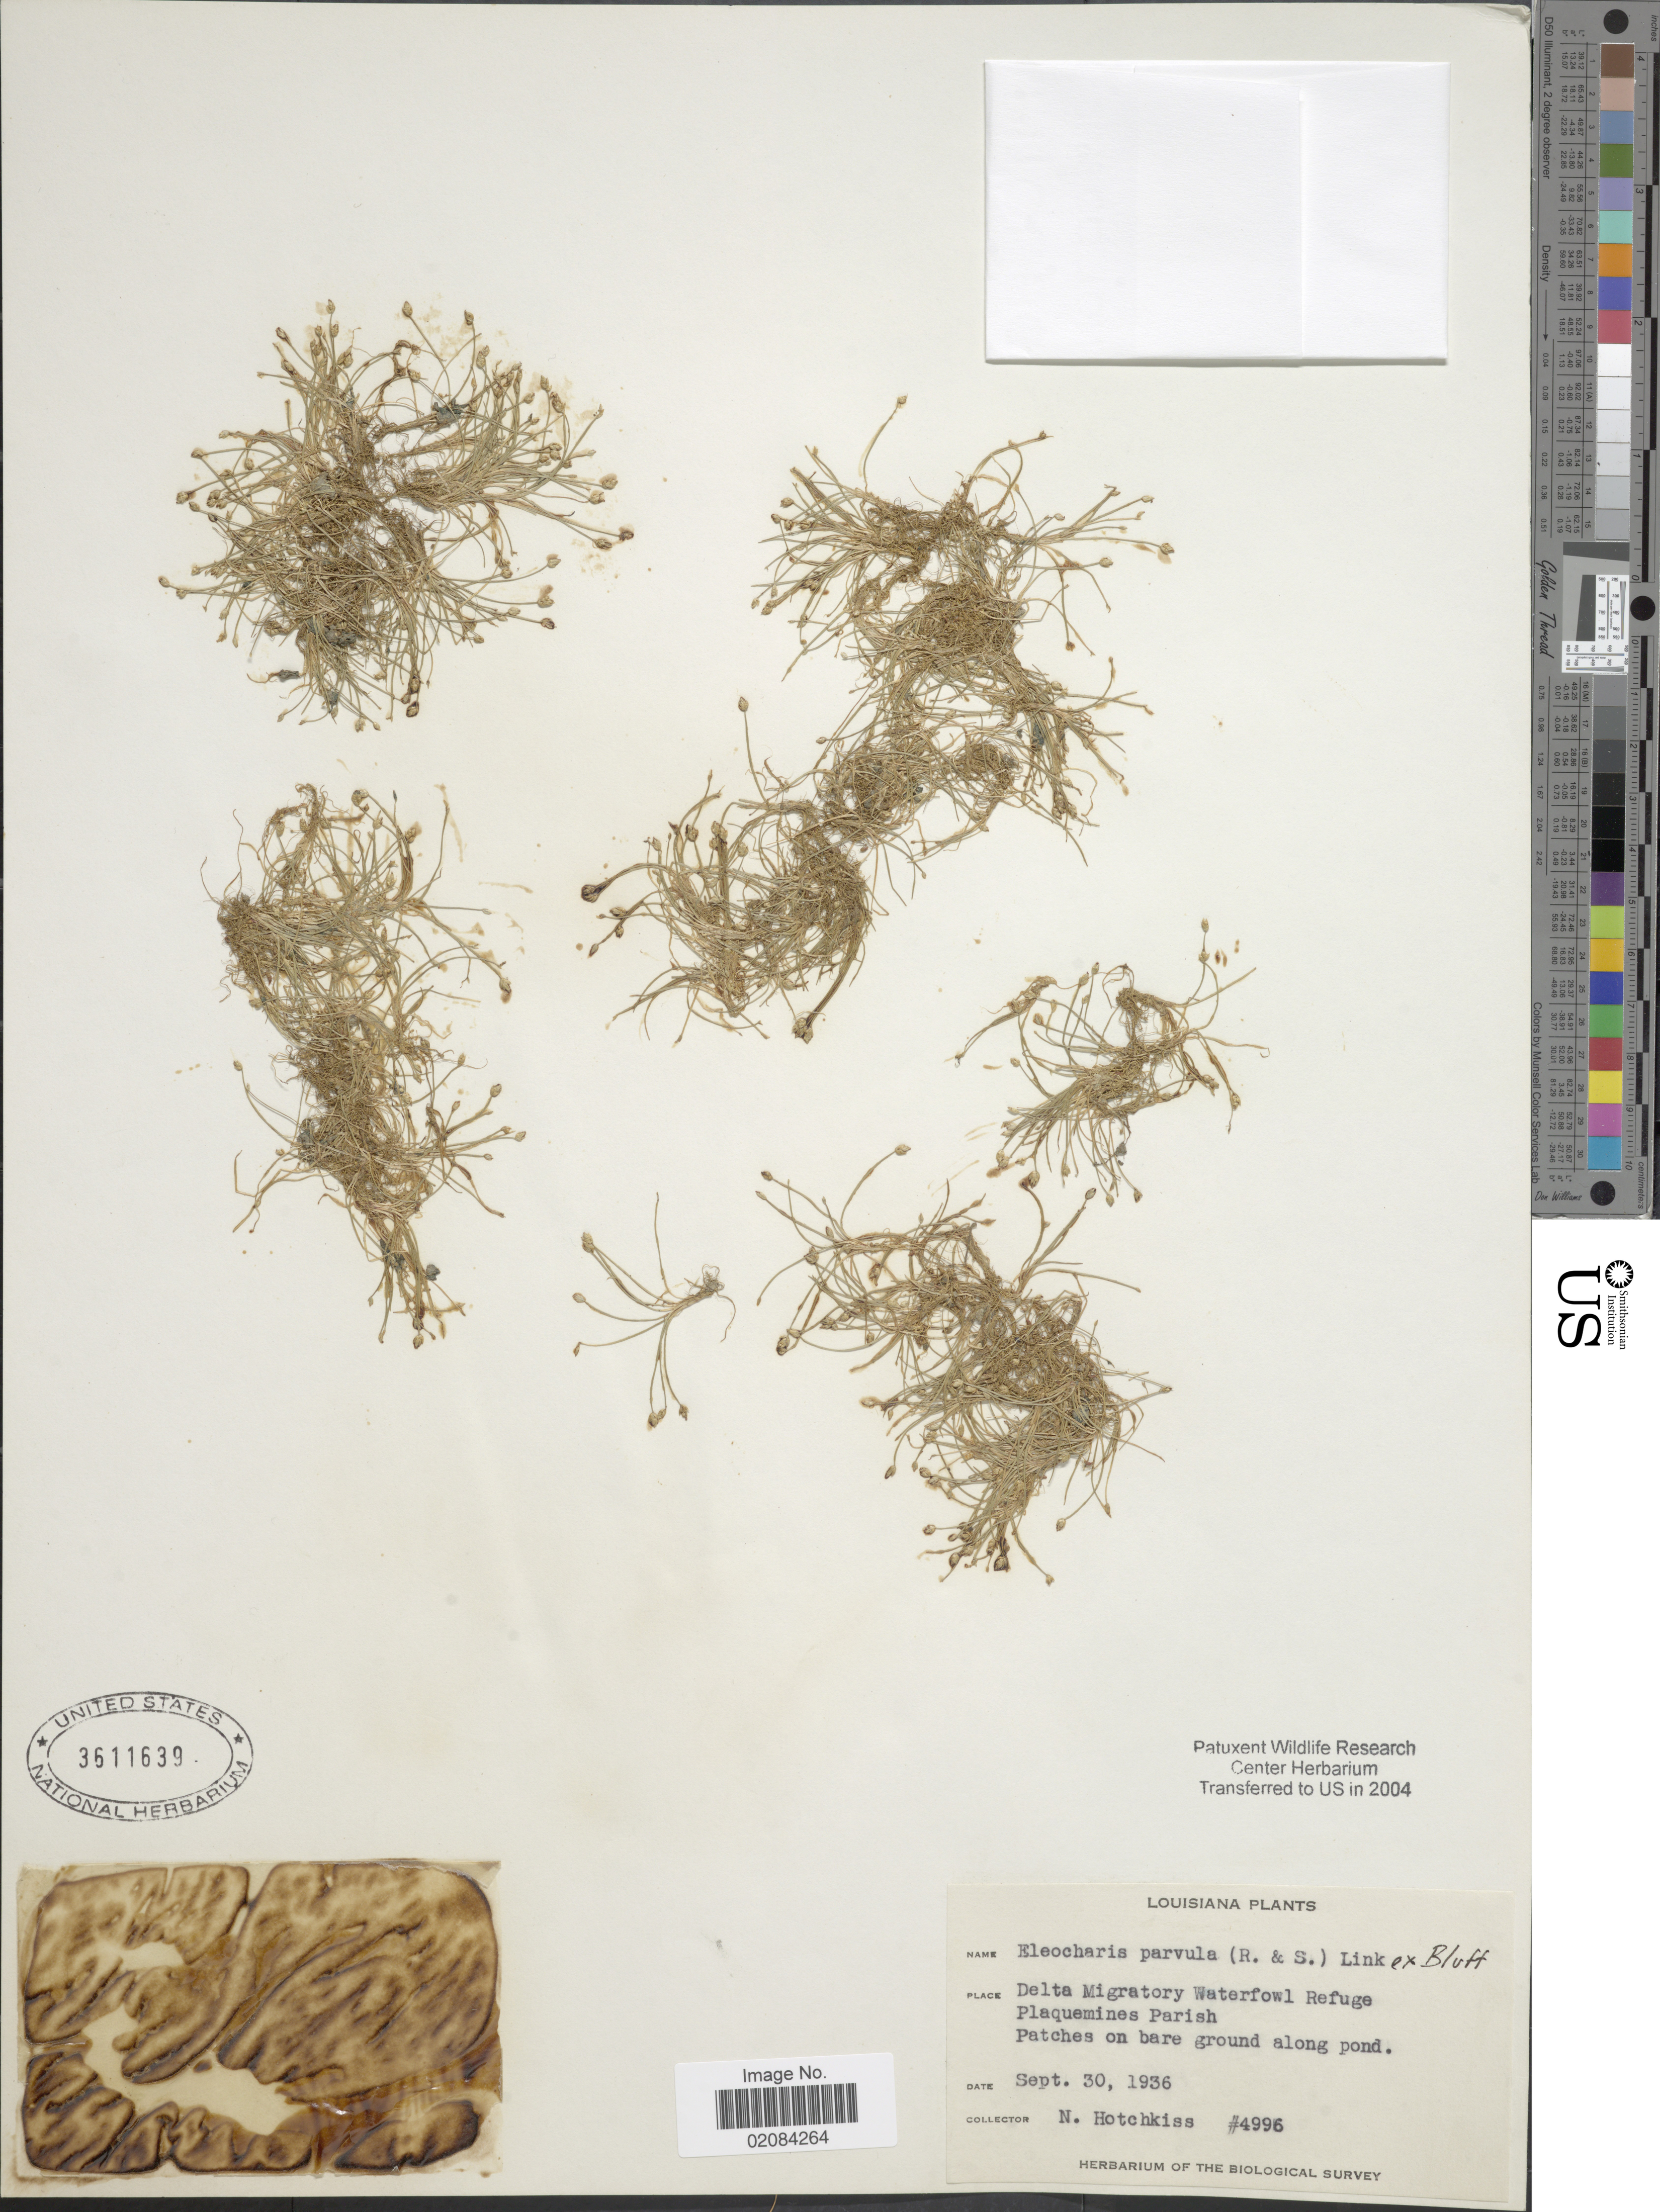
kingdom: Plantae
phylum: Tracheophyta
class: Liliopsida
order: Poales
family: Cyperaceae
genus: Eleocharis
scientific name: Eleocharis parvula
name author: (Roem. & Schult.) Link ex Williams et al.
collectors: N. Hotchkiss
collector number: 4996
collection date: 1936-09-30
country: United States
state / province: Louisiana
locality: Delta Migratory Waterfowl Refuge Plaquemines Parish.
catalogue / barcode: US 3611639